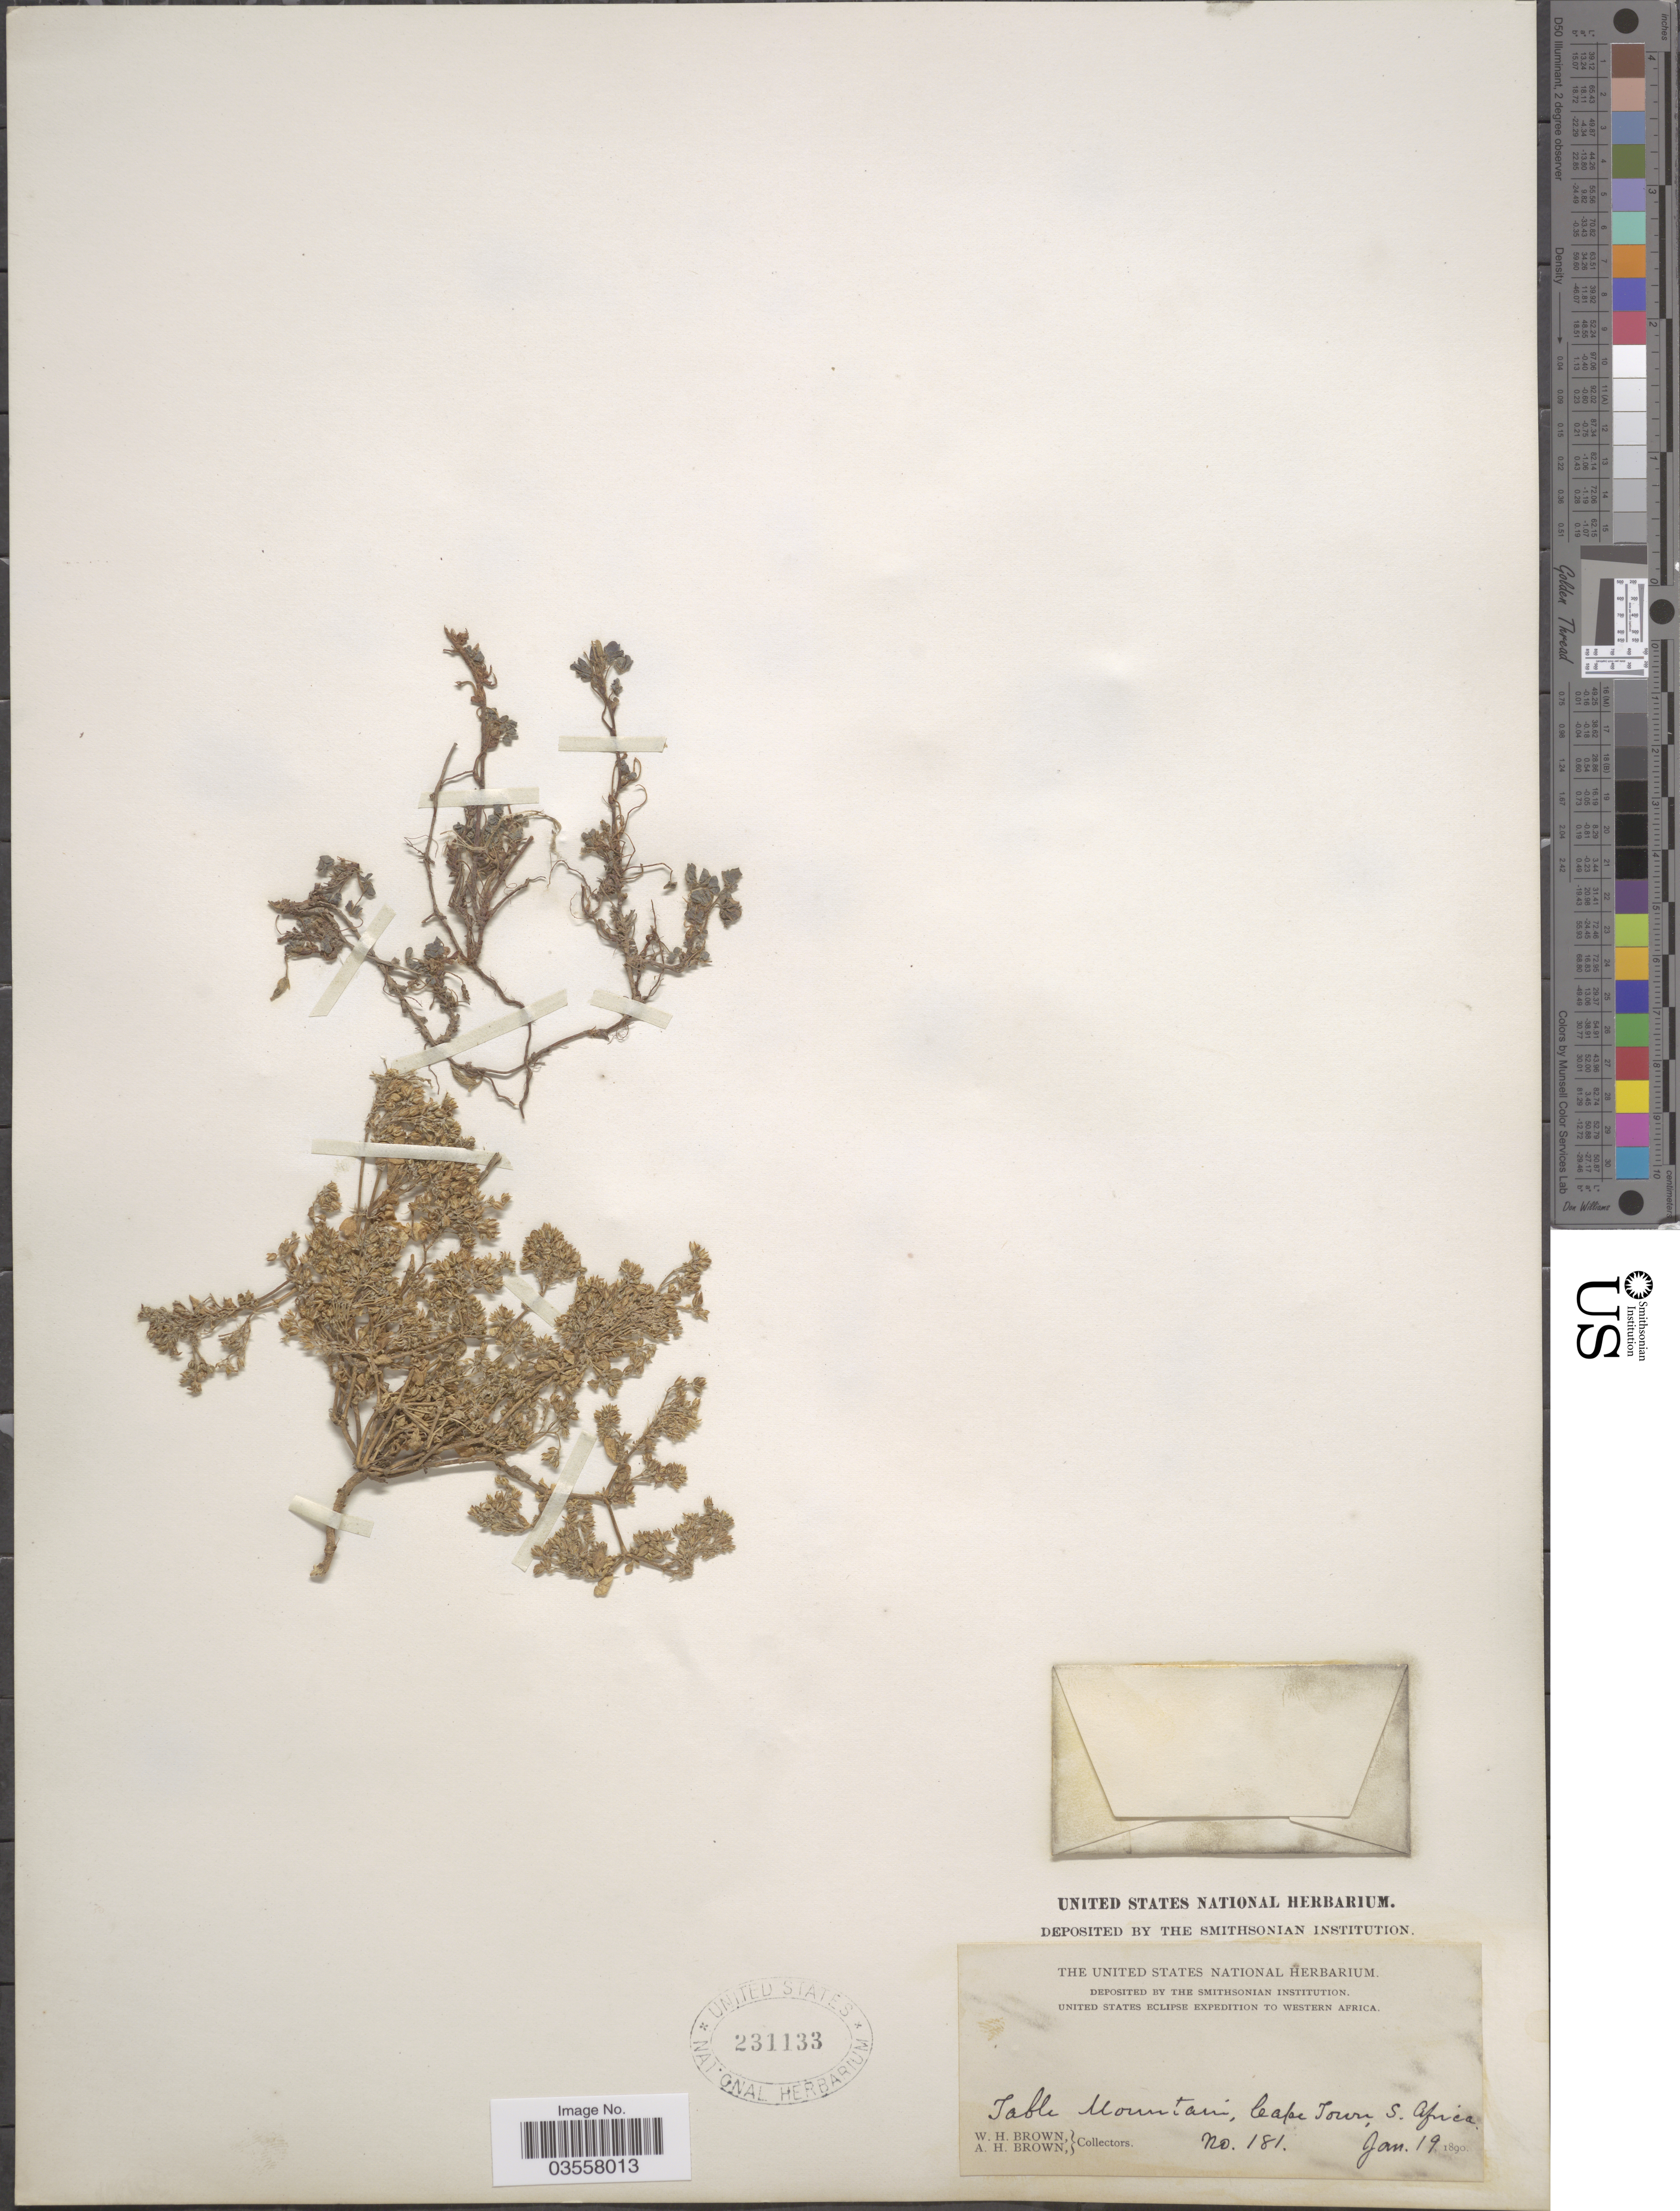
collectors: W. H. Brown & A. H. Brown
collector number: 181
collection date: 1890-01-19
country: South Africa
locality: Western Africa. Table Mountain, Cape Town, S. Africa.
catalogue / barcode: US 231133